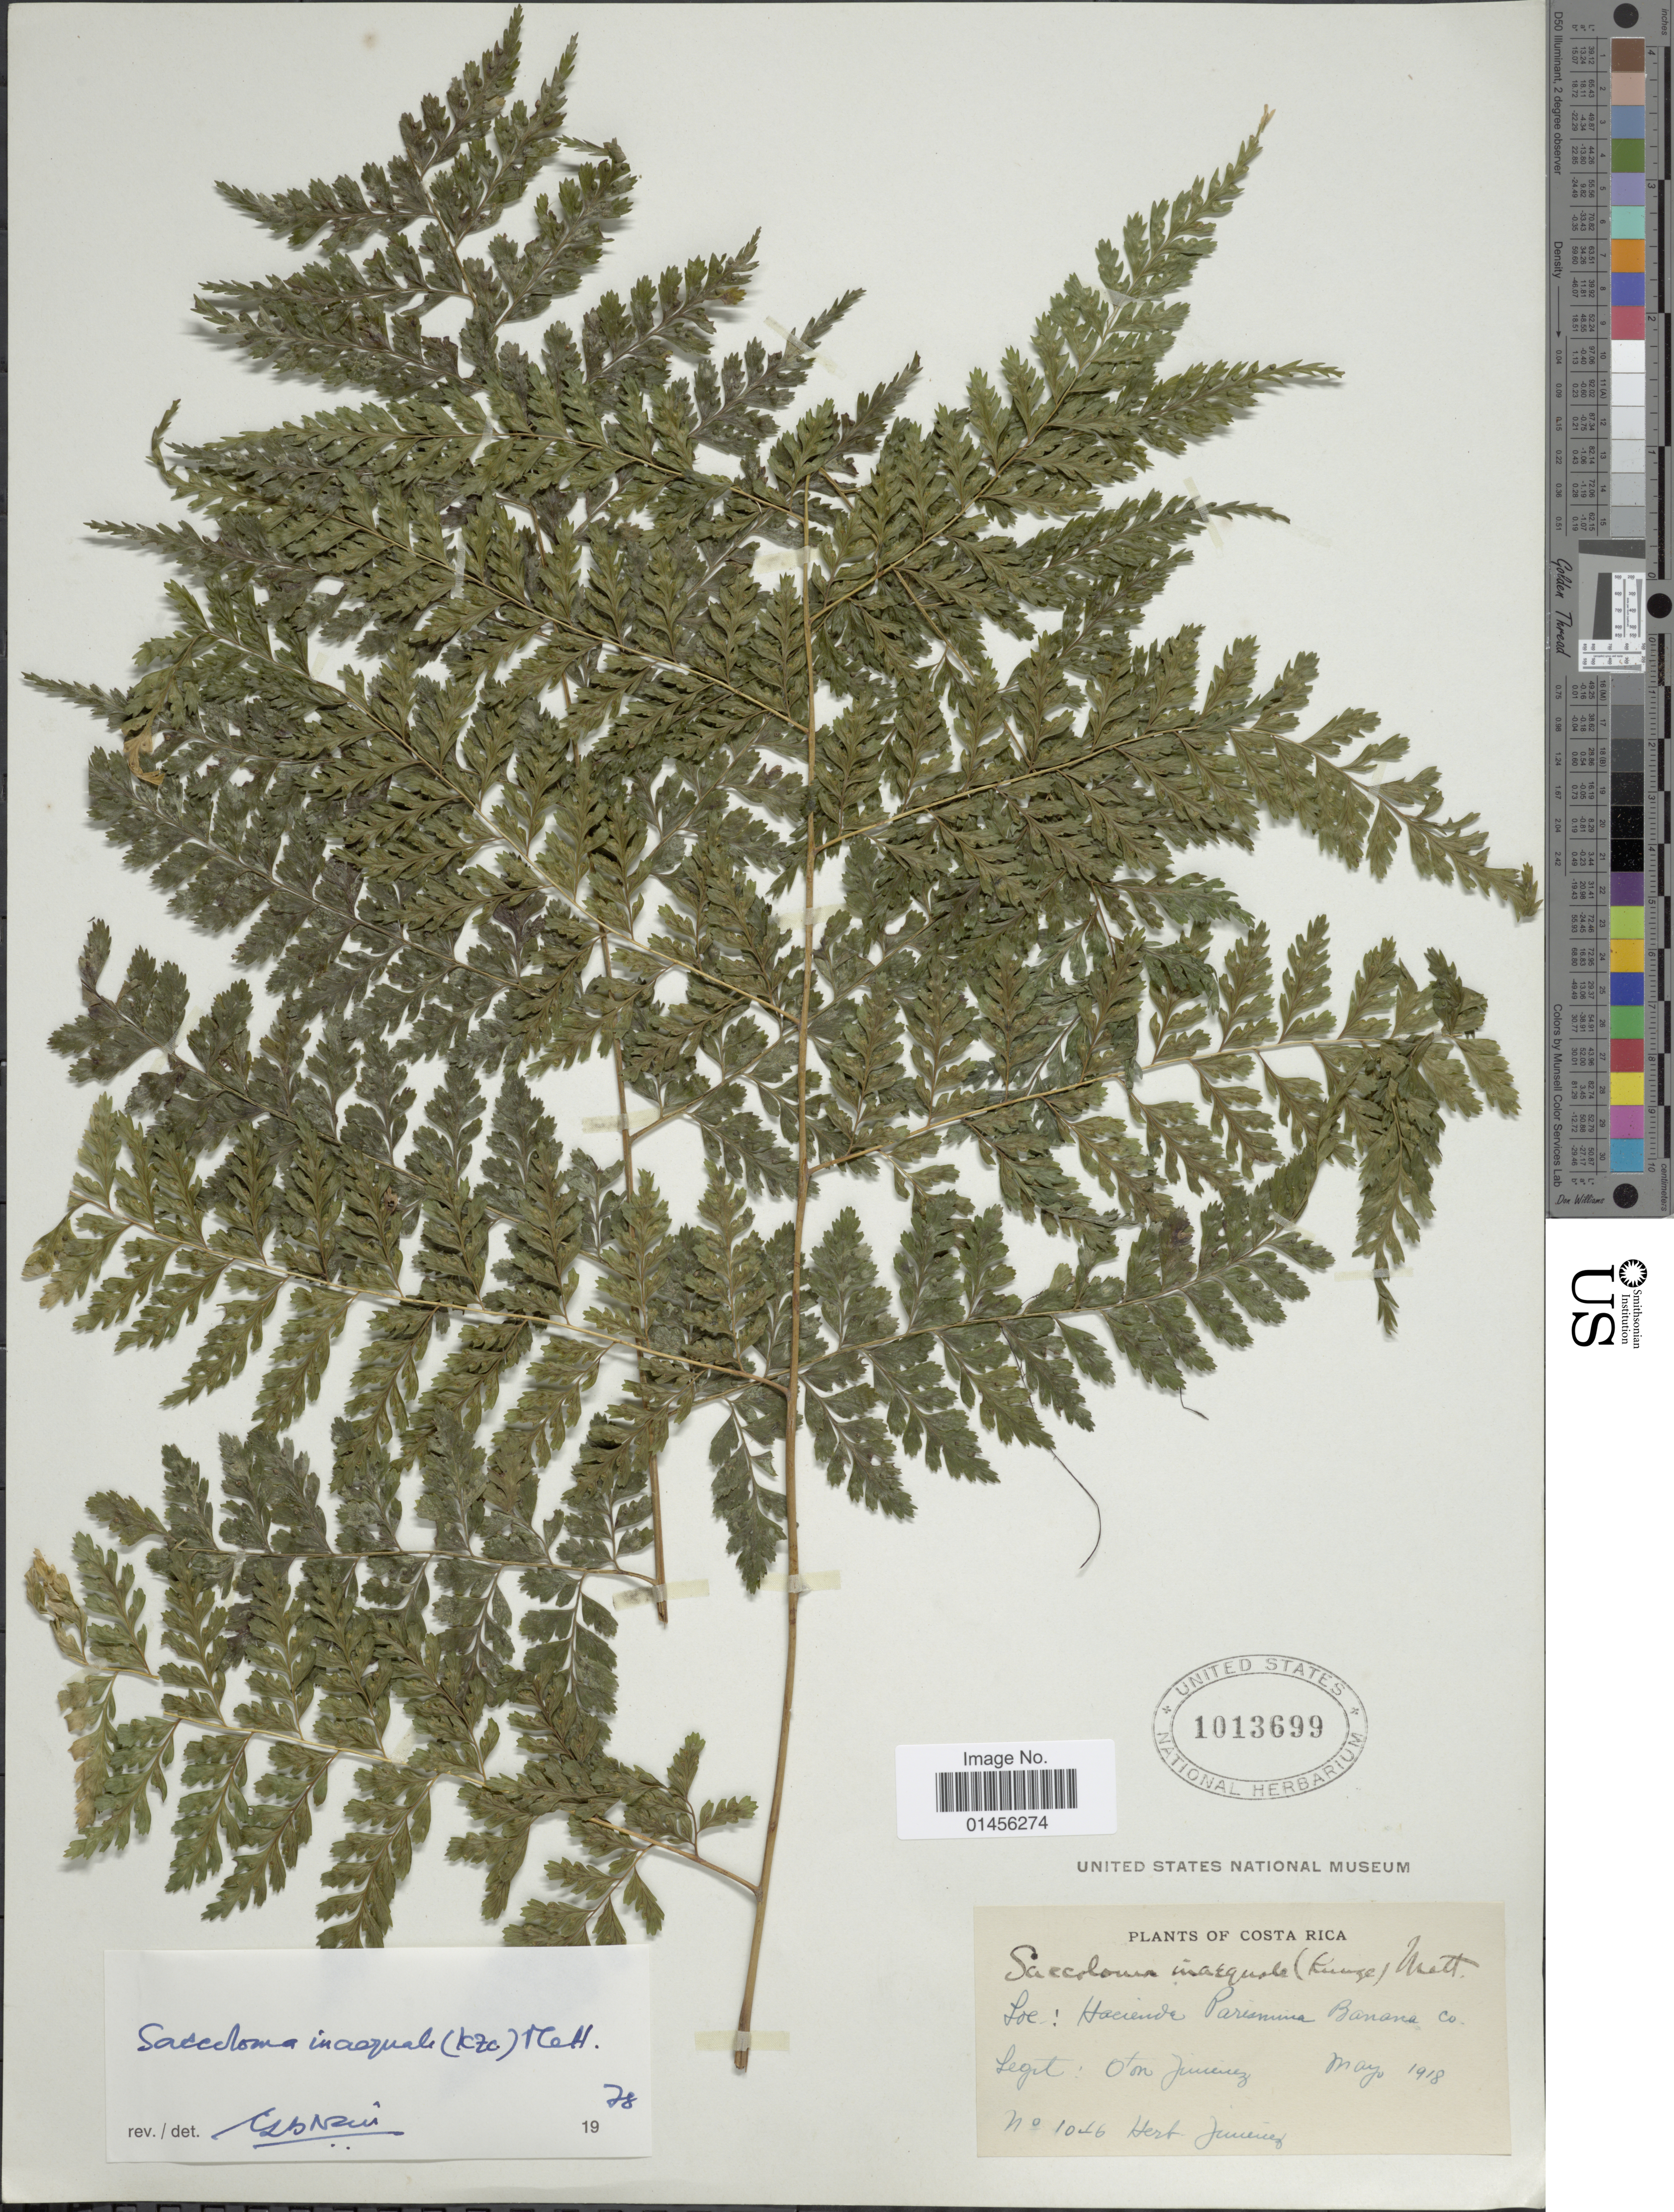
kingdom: Plantae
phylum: Tracheophyta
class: Polypodiopsida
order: Polypodiales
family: Saccolomataceae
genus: Saccoloma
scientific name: Saccoloma inaequale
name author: (Kunze) Mett.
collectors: O. Jimenez L.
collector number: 1016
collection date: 1918-05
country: Costa Rica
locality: Hacienda Parismina, Banana Co.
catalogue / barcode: US 1013699